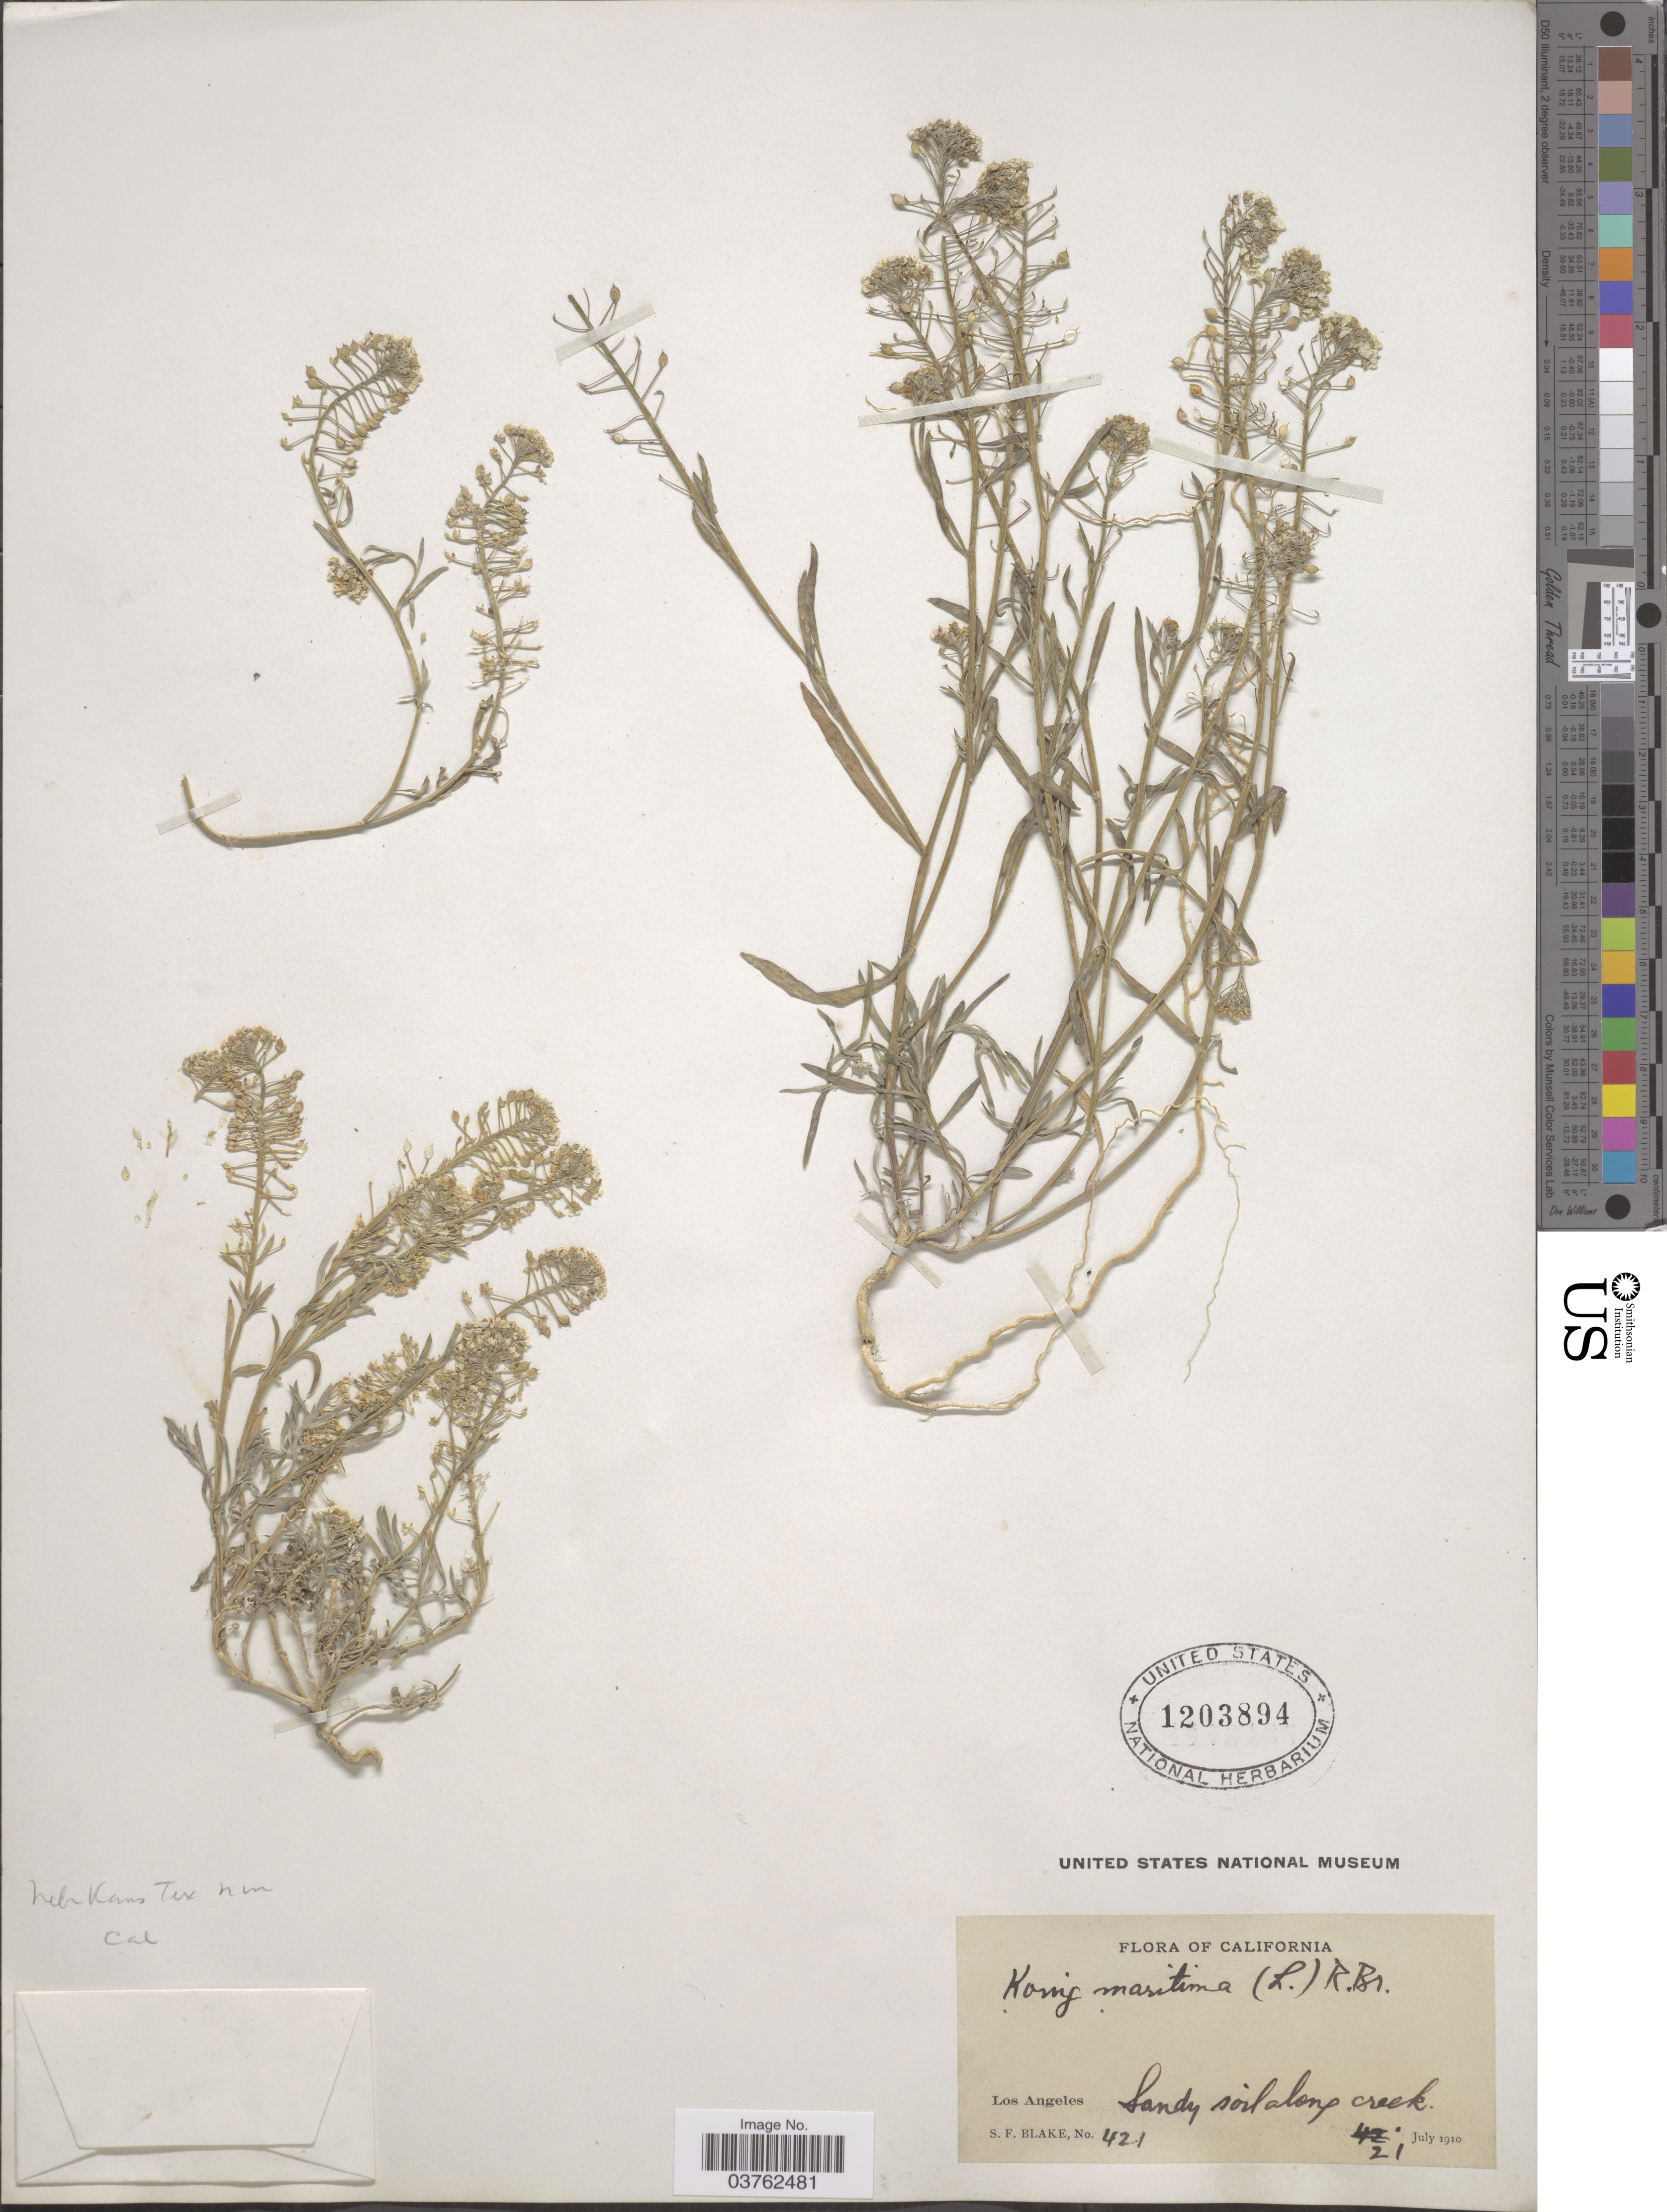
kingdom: Plantae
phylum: Tracheophyta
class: Magnoliopsida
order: Brassicales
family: Brassicaceae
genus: Lobularia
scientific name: Lobularia maritima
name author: (L.) Desv.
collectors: S. Blake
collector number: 421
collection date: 1910-07-21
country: United States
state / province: California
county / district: Los Angeles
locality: Los Angeles. Sandy soil along creek.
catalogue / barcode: US 1203894